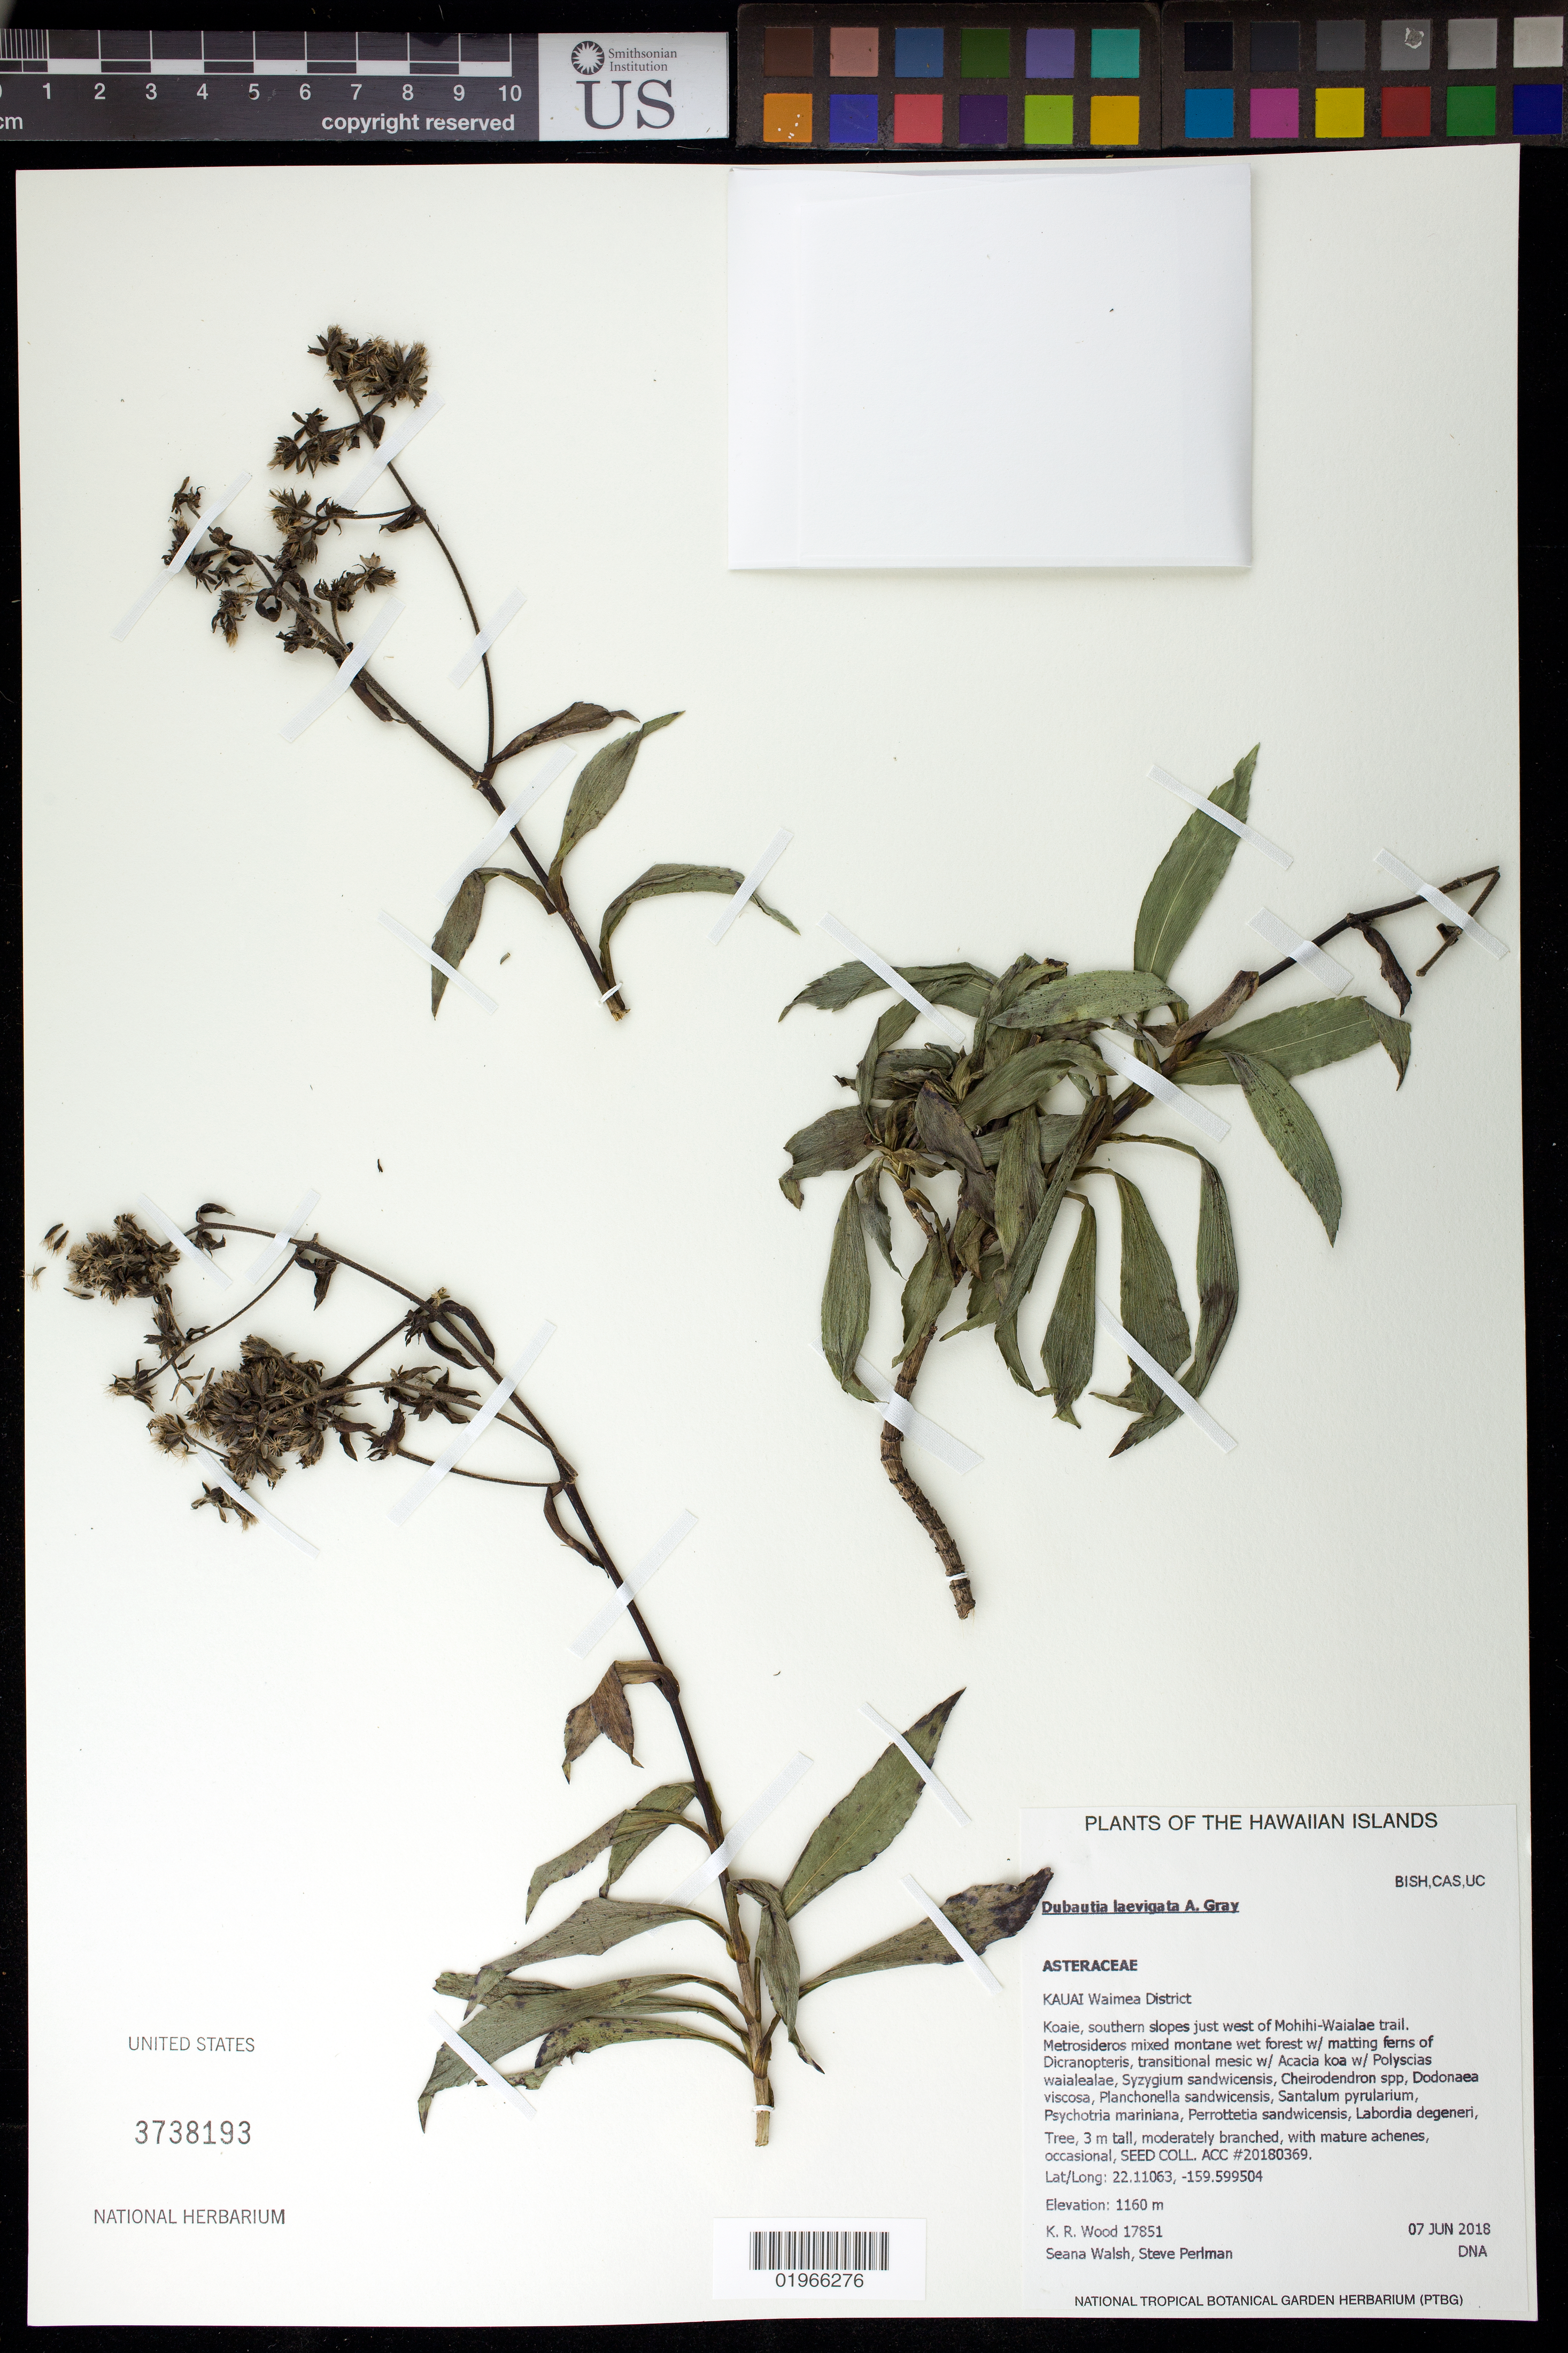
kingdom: Plantae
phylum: Tracheophyta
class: Magnoliopsida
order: Asterales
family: Asteraceae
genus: Dubautia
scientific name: Dubautia laevigata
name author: A. Gray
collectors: K. R. Wood, S. Walsh & S. P. Perlman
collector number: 17851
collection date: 2018-06-07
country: United States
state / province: Hawaii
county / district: Kauai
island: Kaua'i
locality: Waimea District, Koaie, southern slopes just west of Mohihi-Waialae trail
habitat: Mixed montane wet forest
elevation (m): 1160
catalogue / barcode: US 3738193